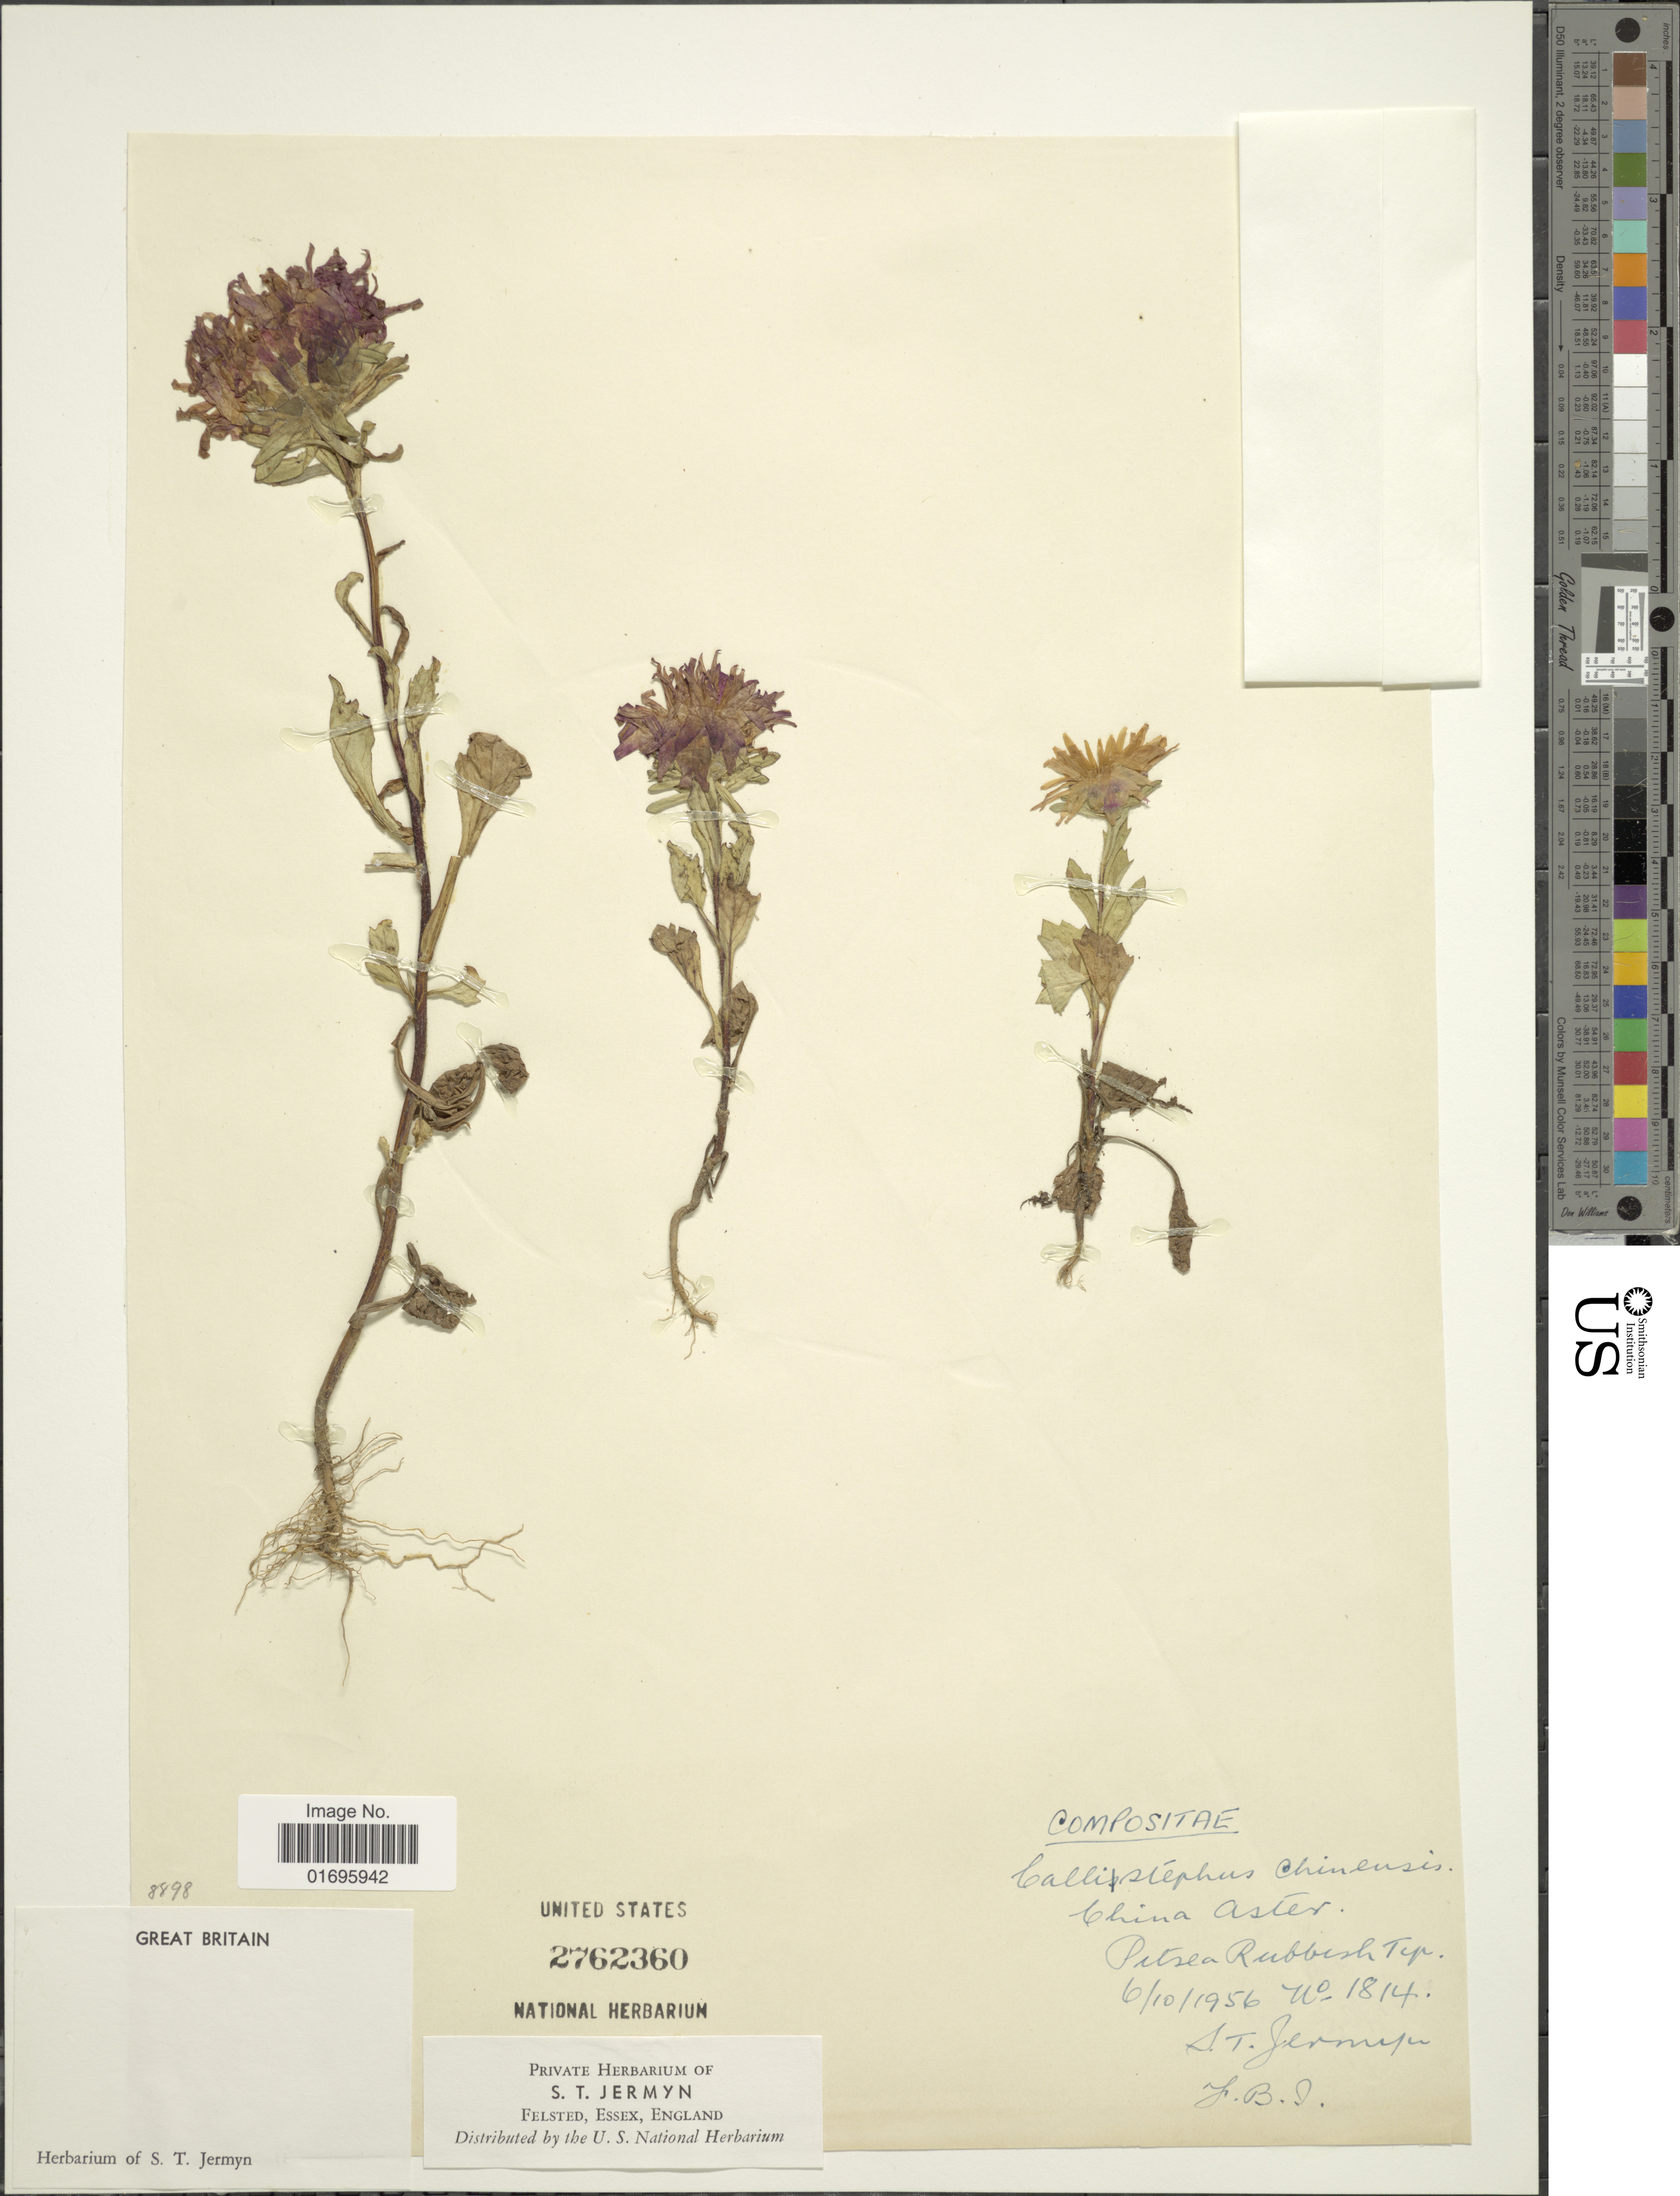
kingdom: Plantae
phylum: Tracheophyta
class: Magnoliopsida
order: Asterales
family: Asteraceae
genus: Callistephus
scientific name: Callistephus chinensis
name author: (L.) Nees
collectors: S. Jermyn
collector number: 1814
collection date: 1956-10-06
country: United Kingdom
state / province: England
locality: Pitsea Rubbish Tip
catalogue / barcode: US 2762360